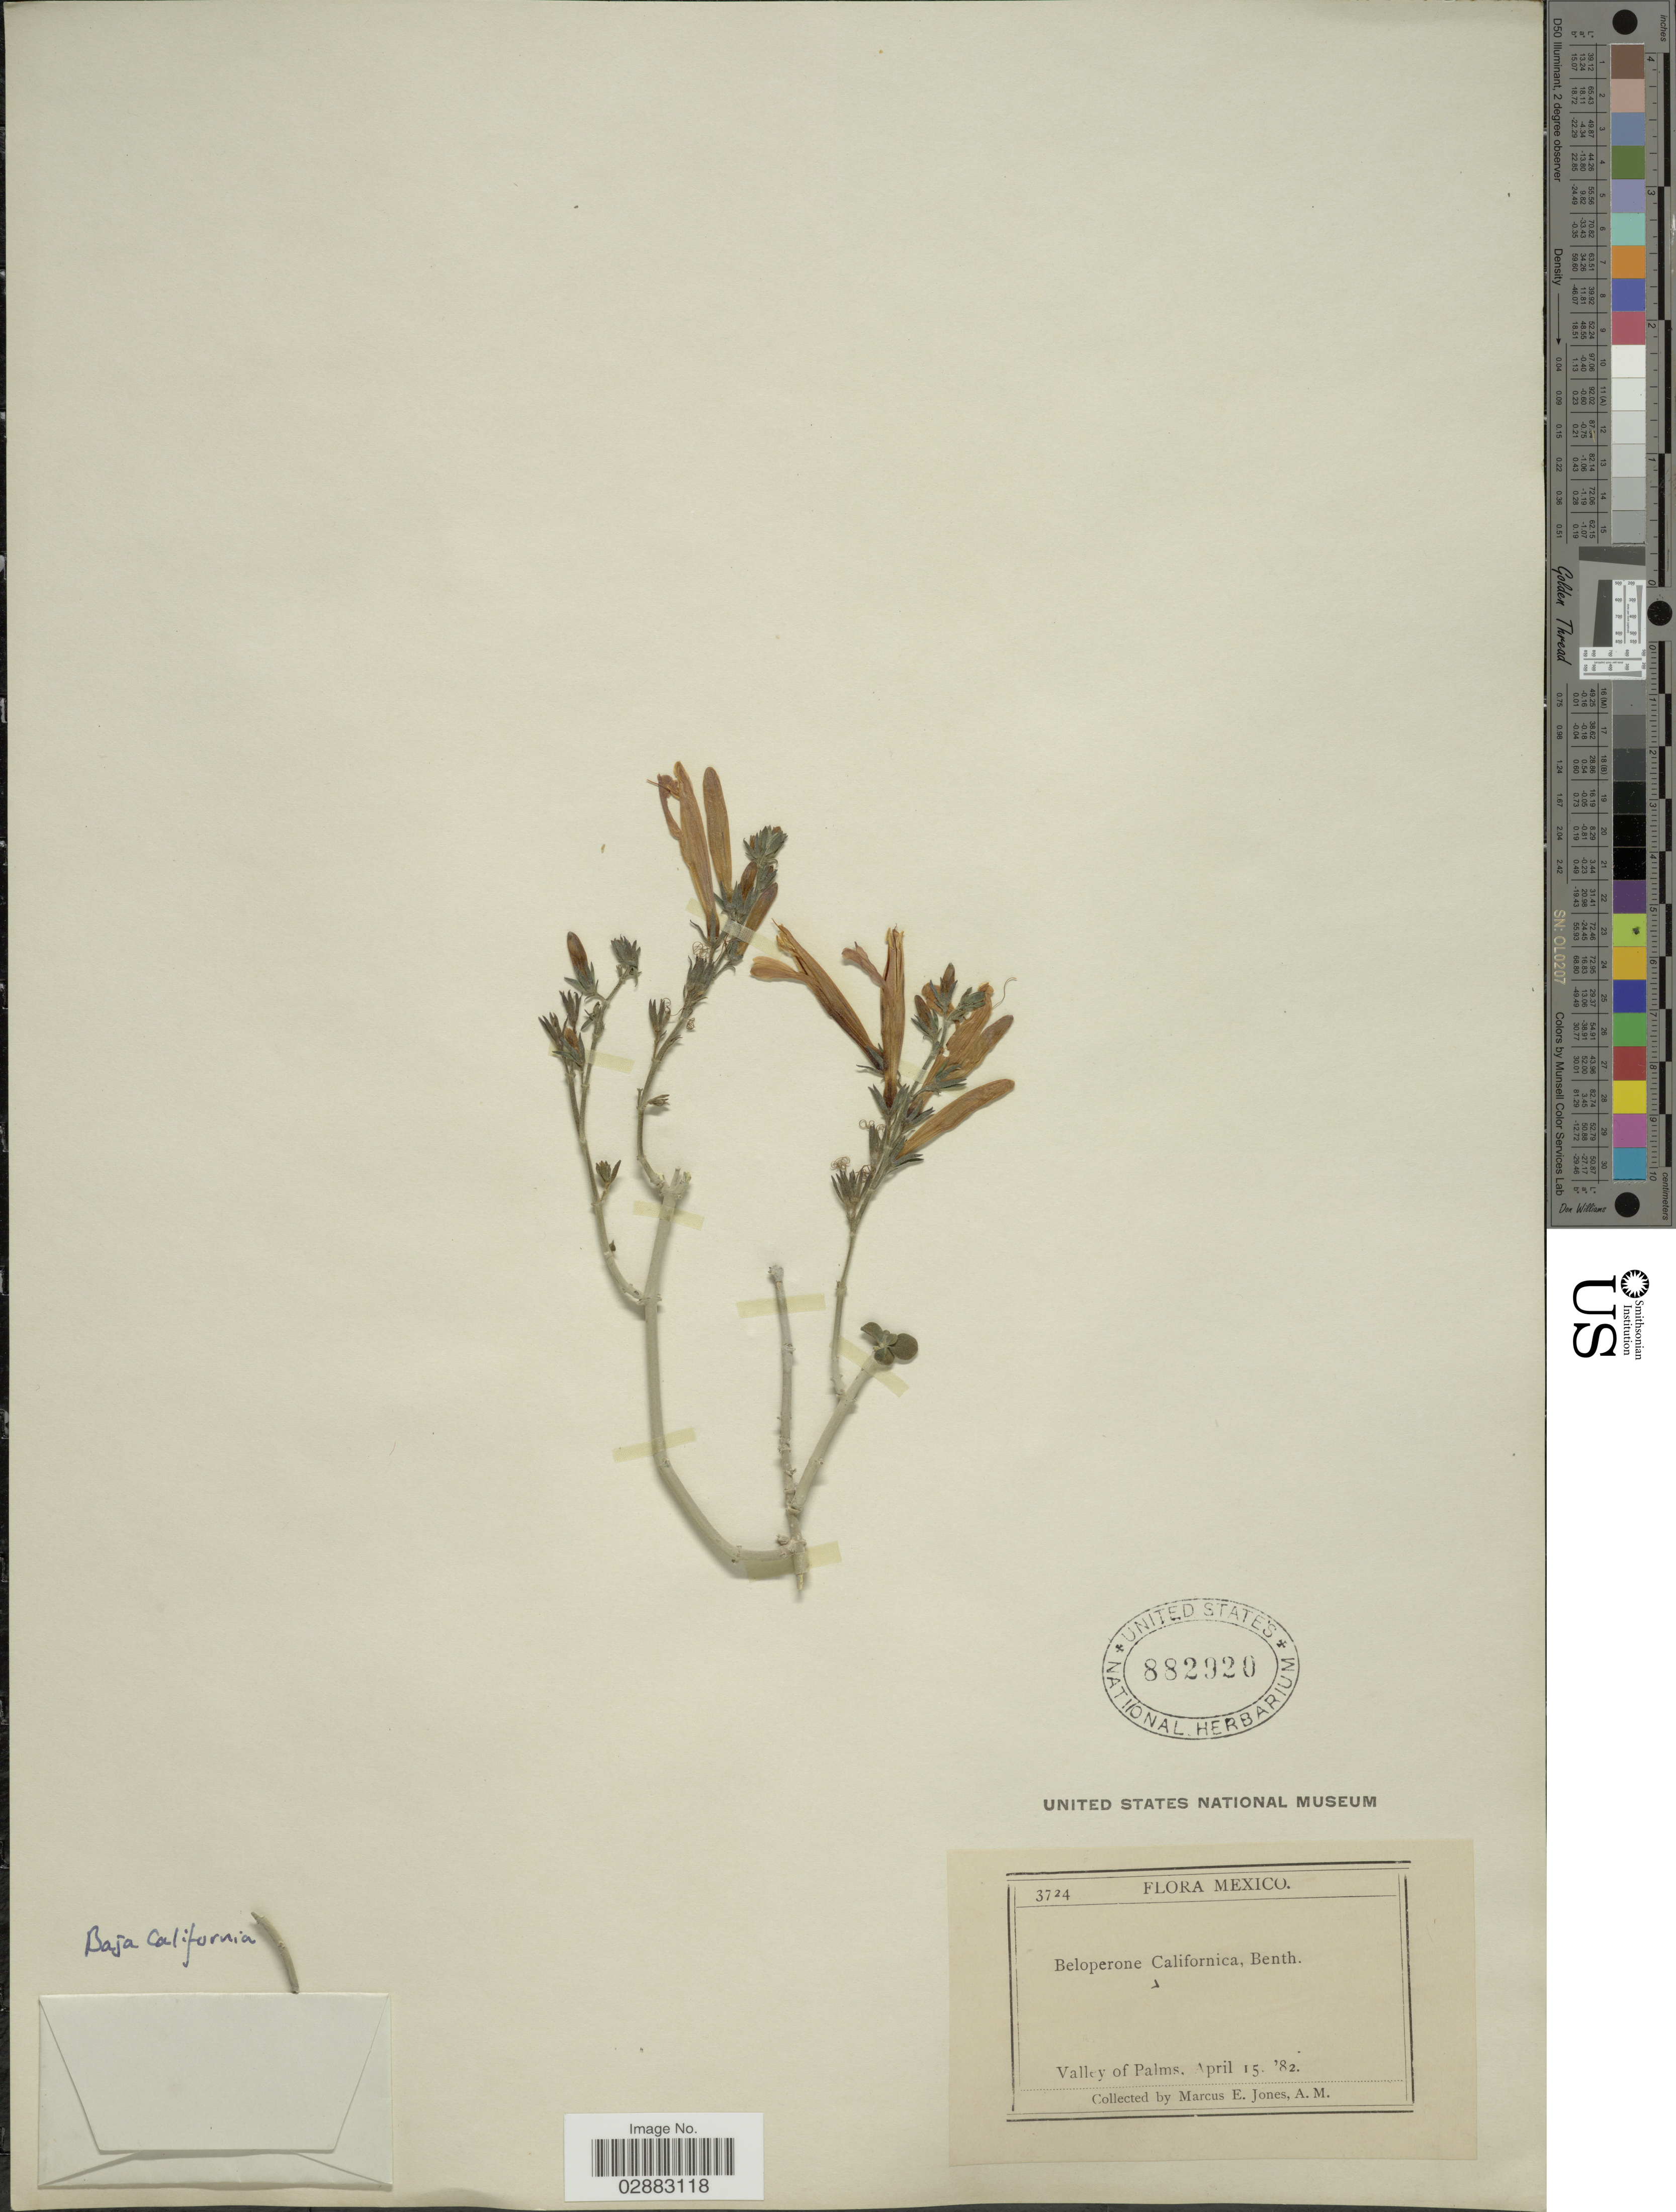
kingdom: Plantae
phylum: Tracheophyta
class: Magnoliopsida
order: Lamiales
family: Acanthaceae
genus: Beloperone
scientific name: Beloperone californica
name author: Benth.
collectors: M. E. Jones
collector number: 3724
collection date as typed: Transcribed d/m/y: 15/4/82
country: Mexico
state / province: Baja California Norte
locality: Valley of Palms.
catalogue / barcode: US 882920